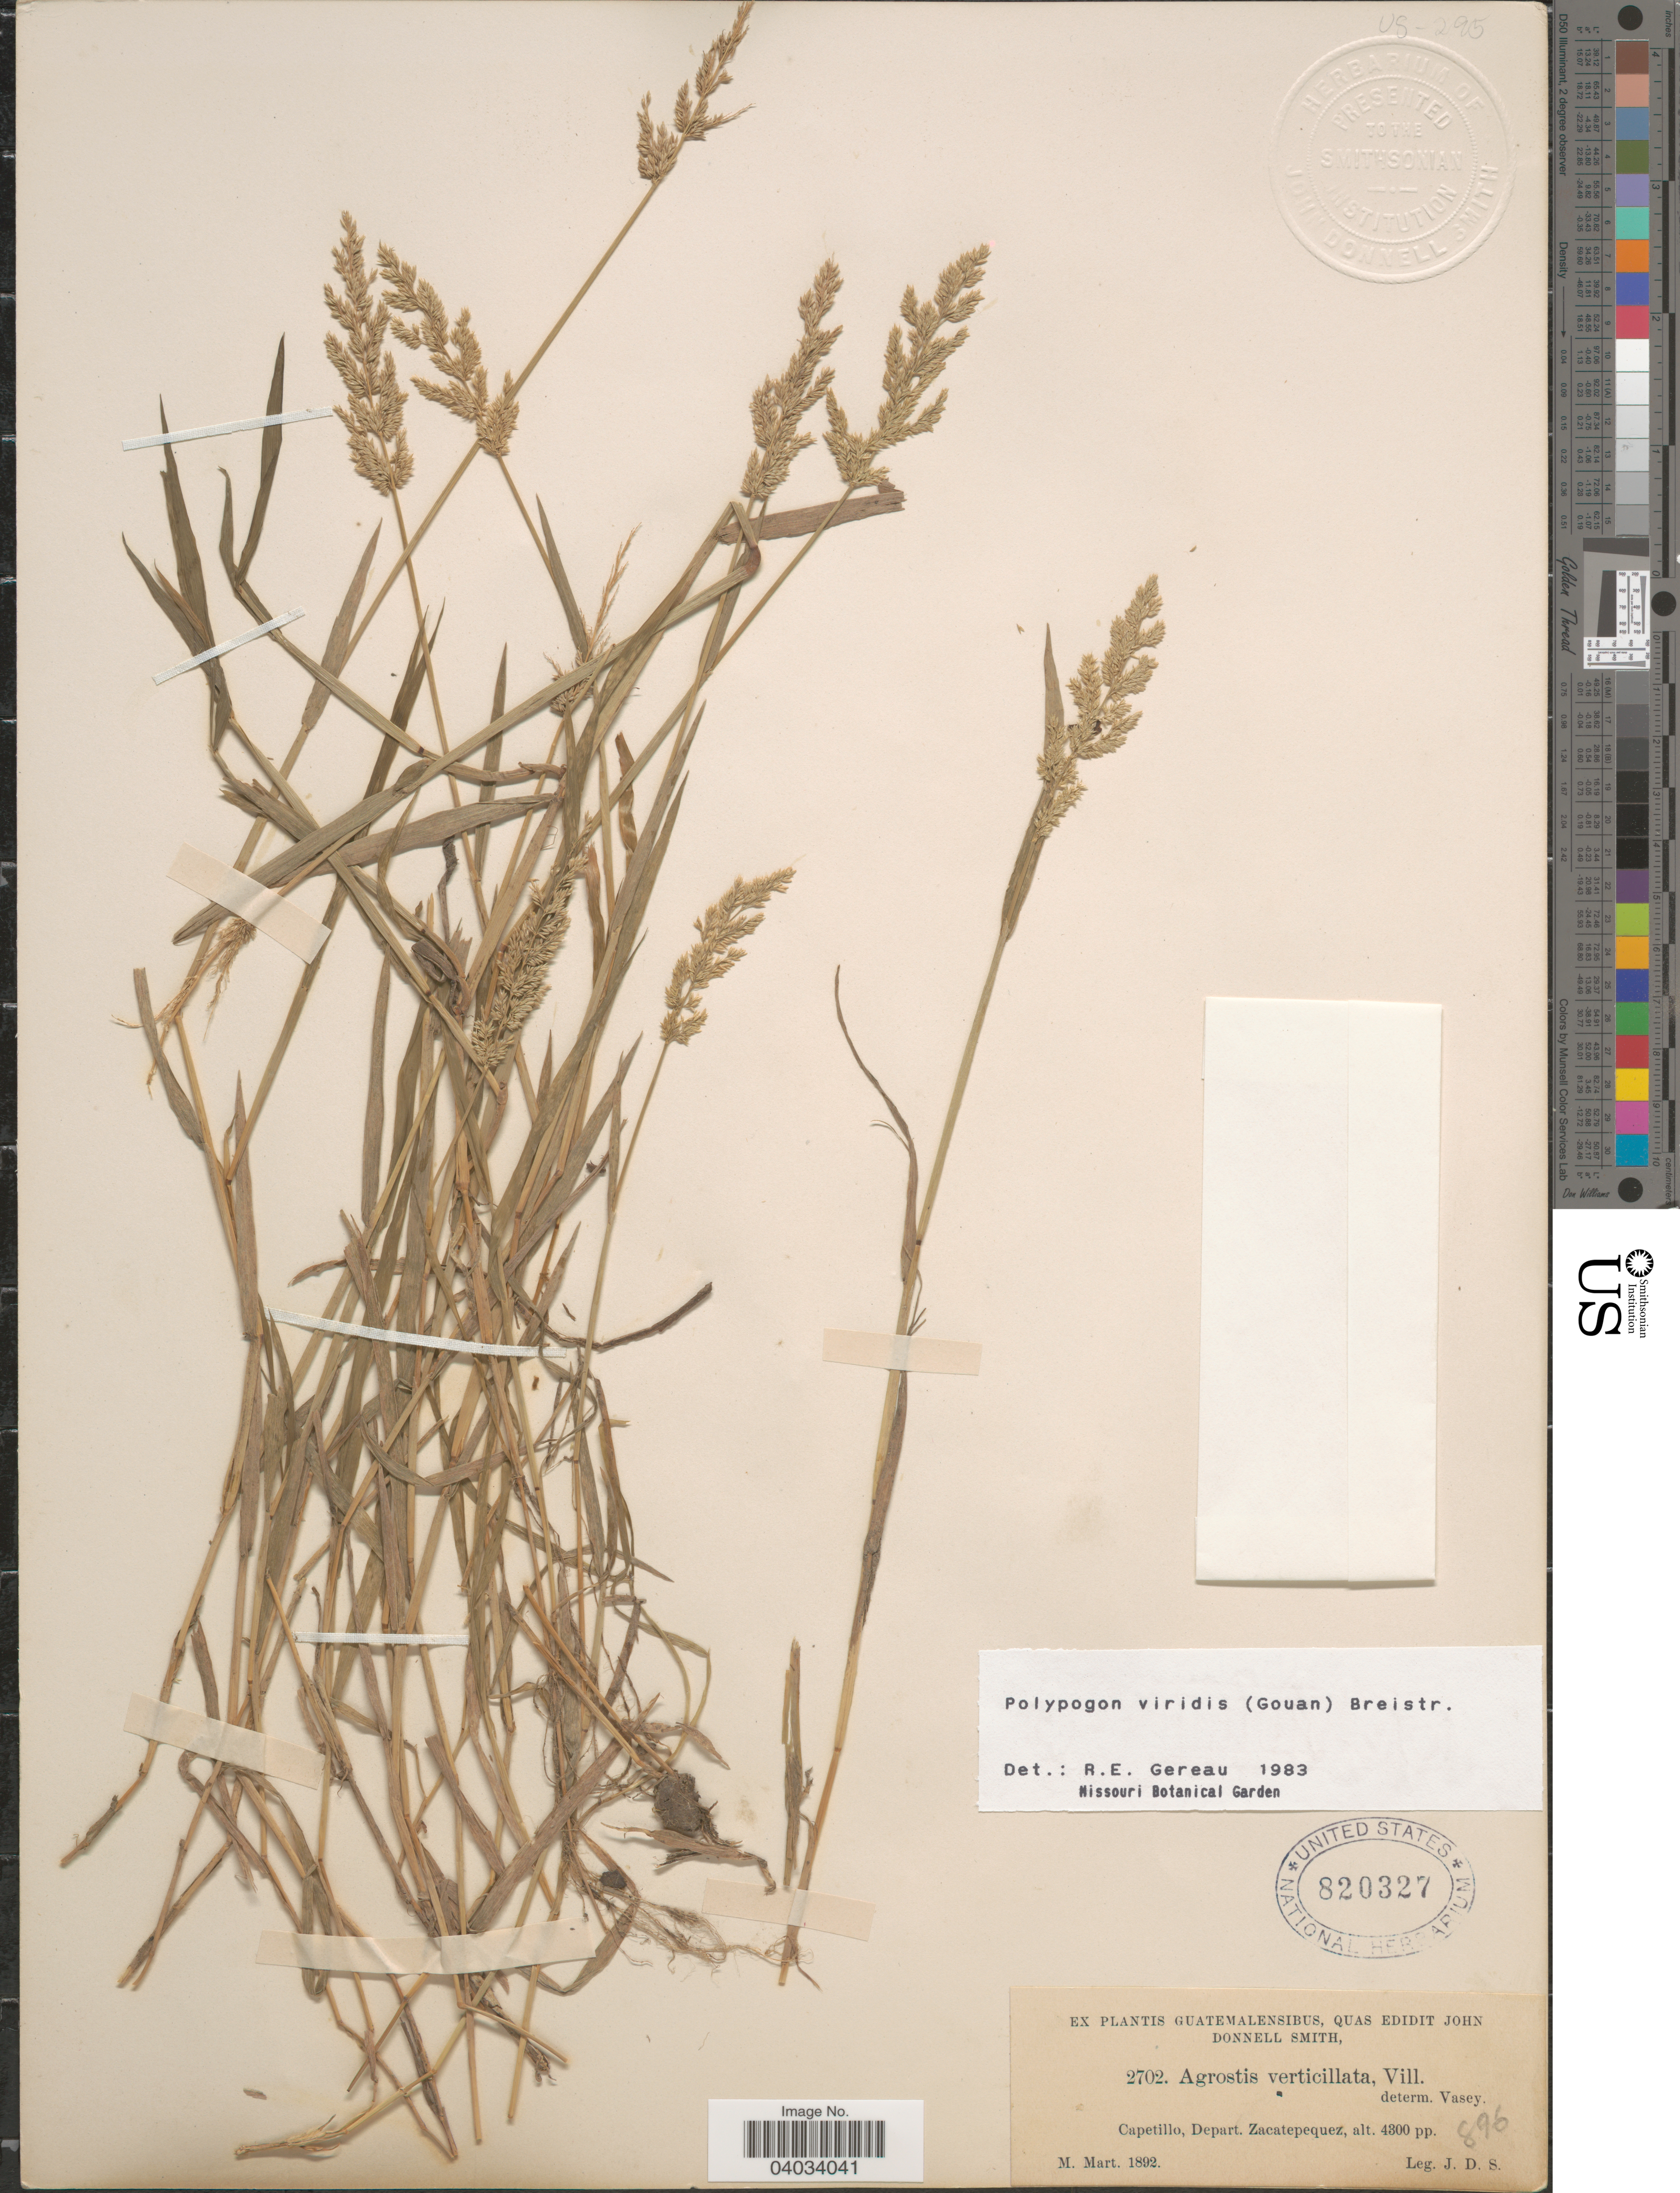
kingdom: Plantae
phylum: Tracheophyta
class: Liliopsida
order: Poales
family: Poaceae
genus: Polypogon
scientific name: Polypogon viridis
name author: (Gouan) Breistroffer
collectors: J. Donnell Smith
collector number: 2702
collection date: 1892-03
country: Guatemala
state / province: Sacatepequez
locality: Capetillo, Depart. Zacatepequez.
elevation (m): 1311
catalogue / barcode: US 820327